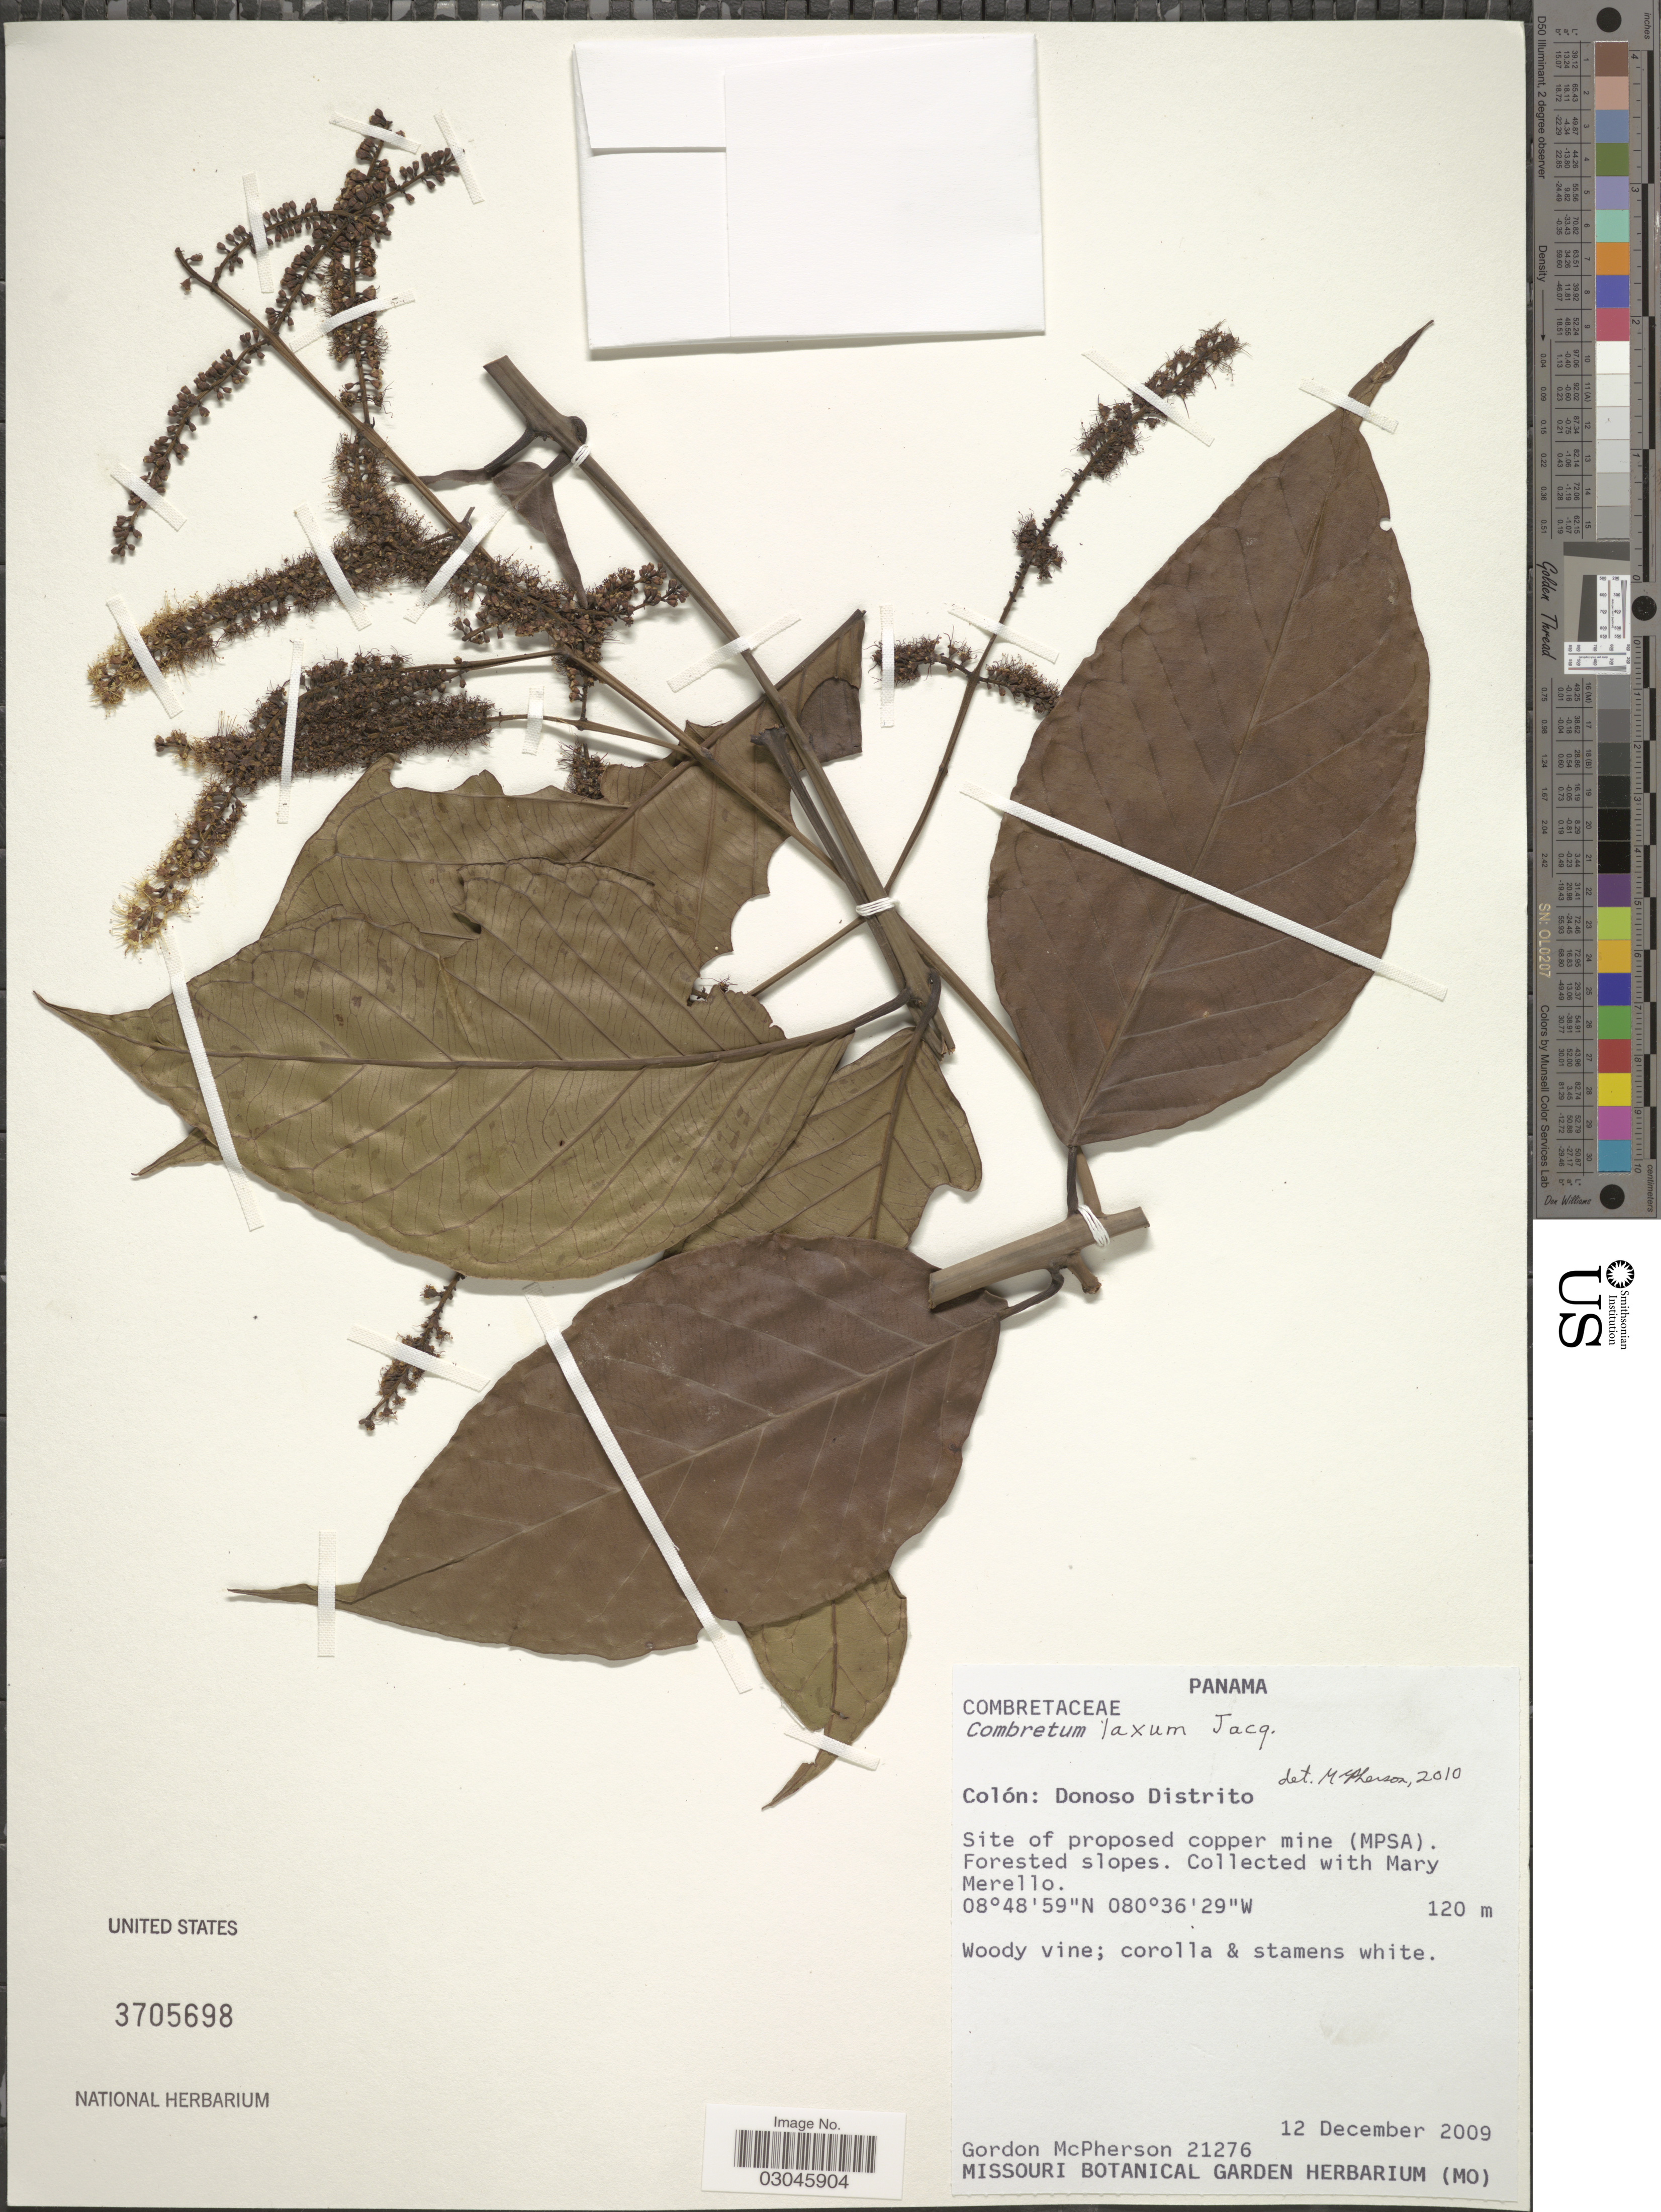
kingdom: Plantae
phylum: Tracheophyta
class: Magnoliopsida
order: Myrtales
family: Combretaceae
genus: Combretum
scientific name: Combretum laxum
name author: Jacq.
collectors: G. McPherson & M. Merello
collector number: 21276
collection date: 2009-12-12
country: Panama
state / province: Colón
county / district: Donoso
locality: Donoso Distrito. Site of proposed copper mine (MPSA).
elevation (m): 120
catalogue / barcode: US 3705698